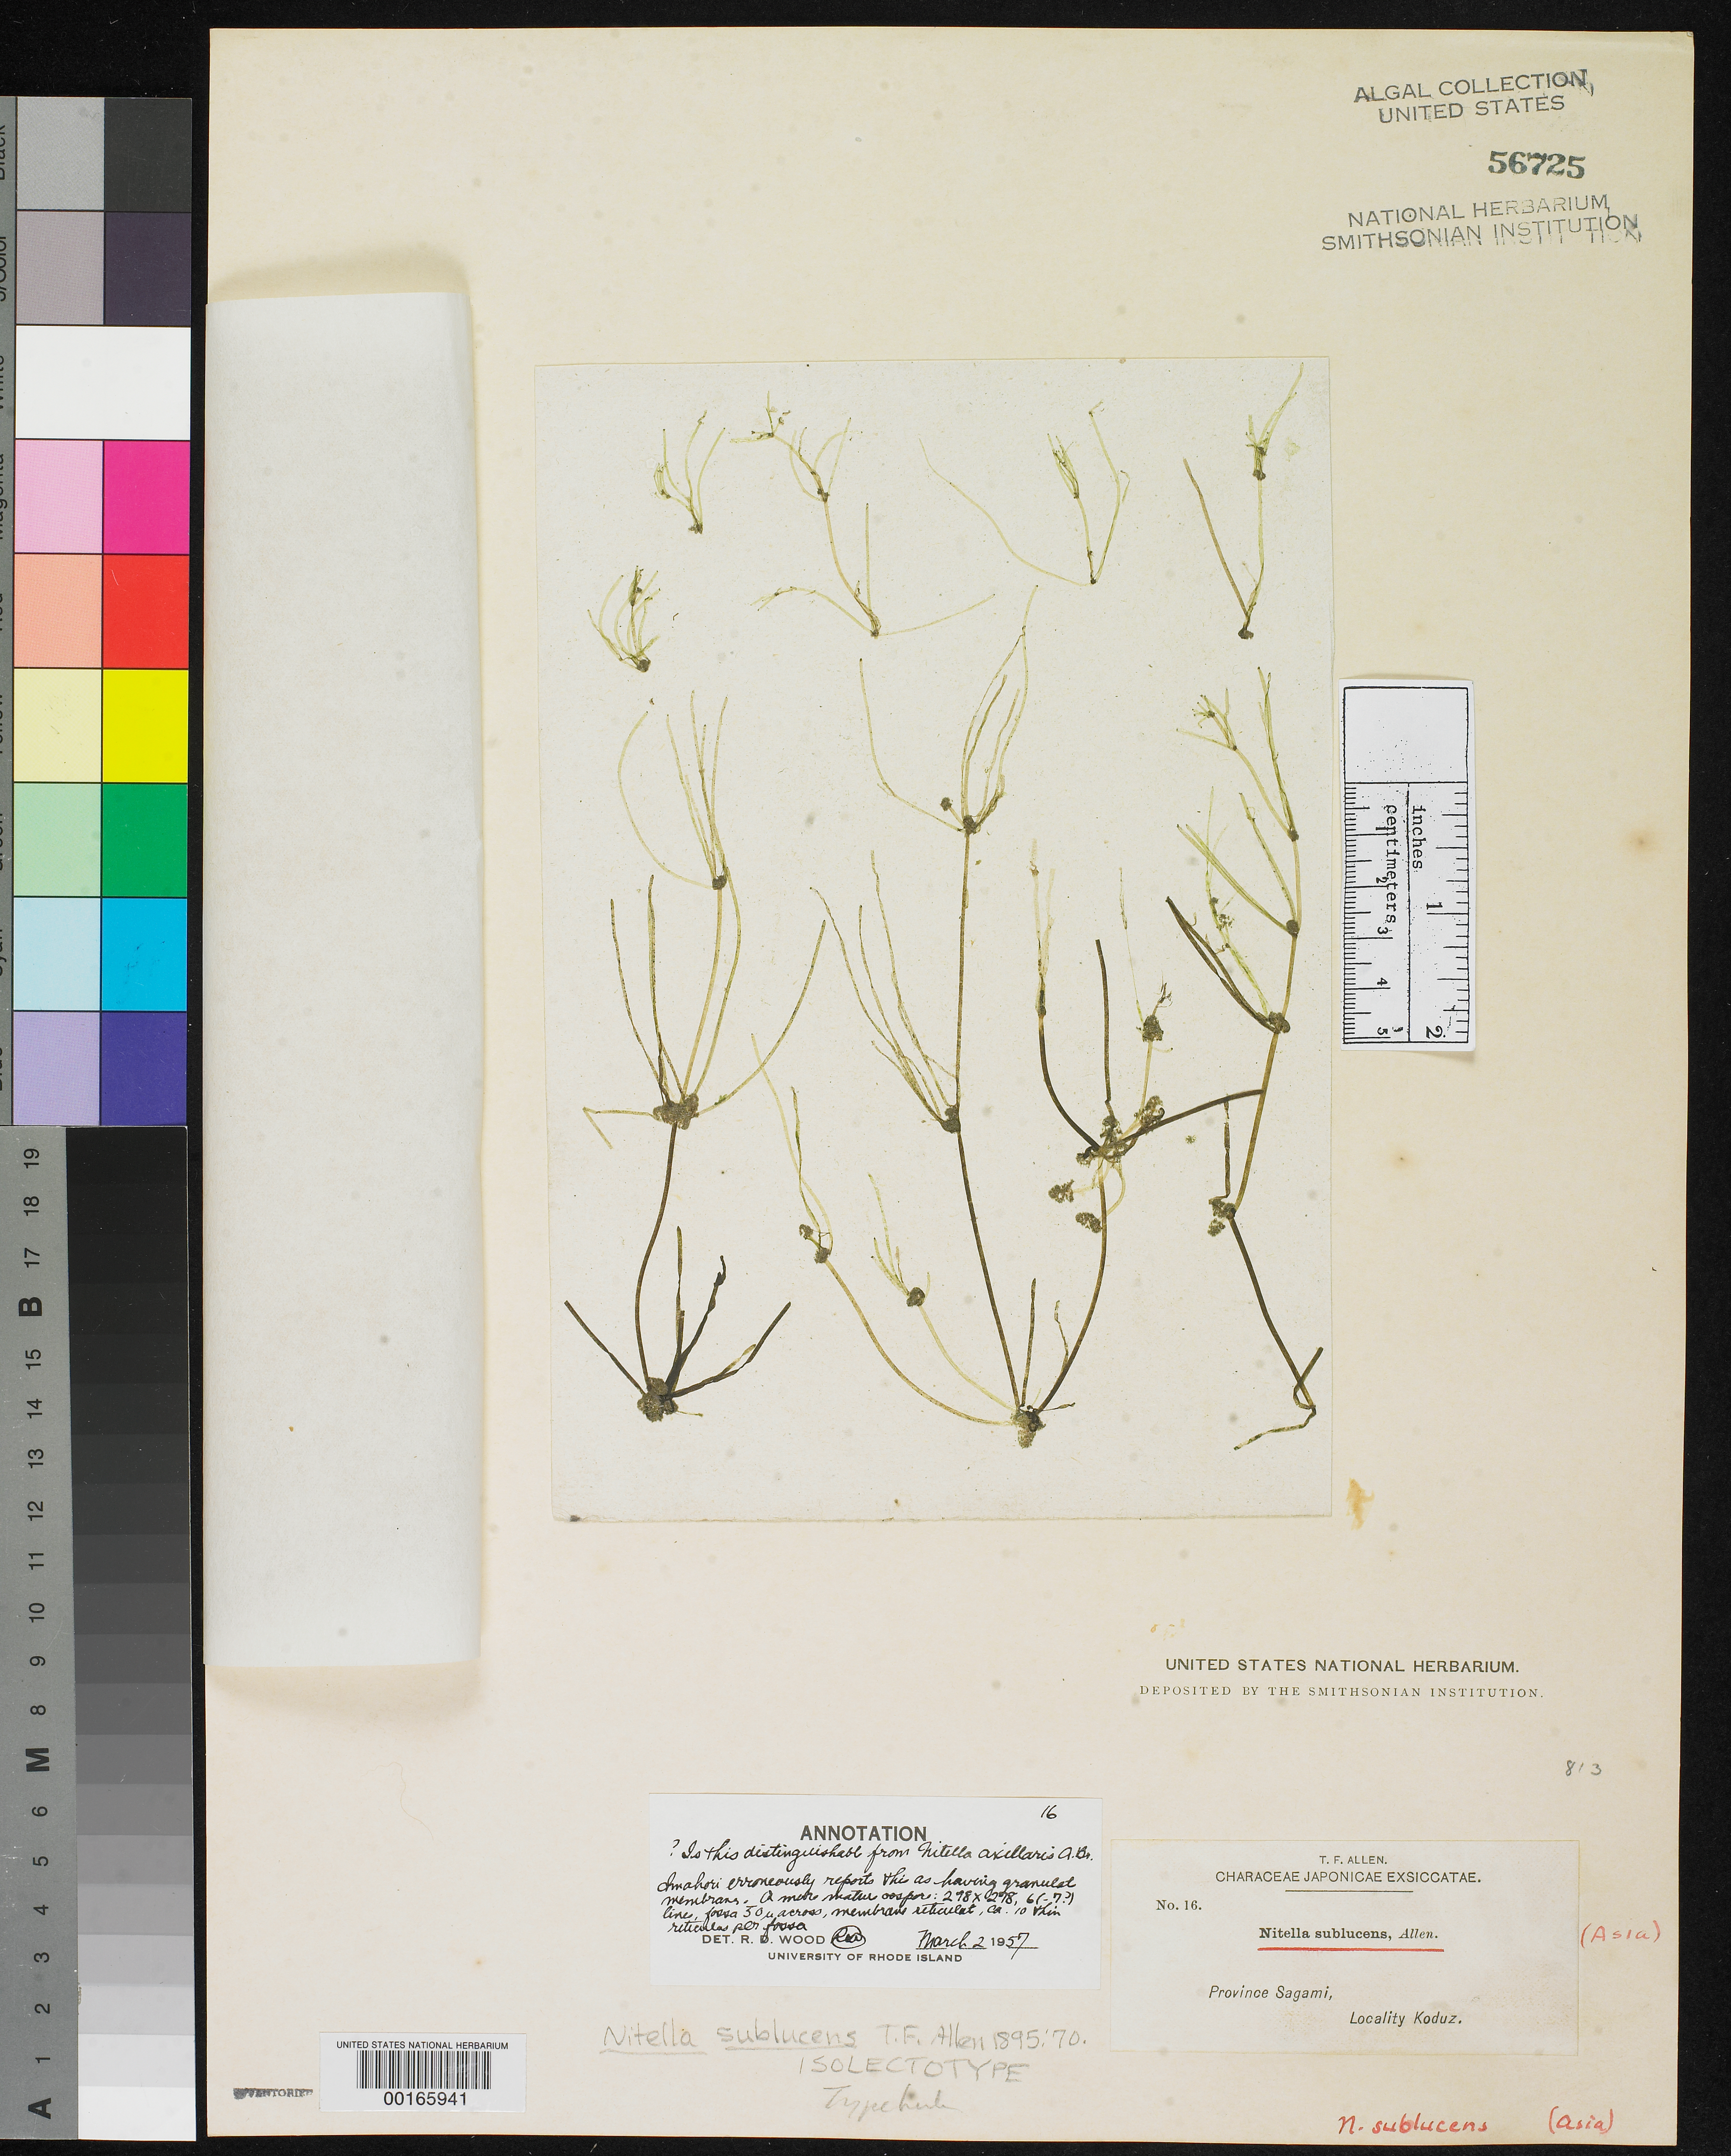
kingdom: Plantae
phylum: Charophyta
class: Charophyceae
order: Charales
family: Characeae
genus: Nitella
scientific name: Nitella sublucens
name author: Allen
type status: Isolectotype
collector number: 16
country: Japan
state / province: Kanagawa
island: Honshu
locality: Kozu (Koduz)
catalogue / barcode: US 56725